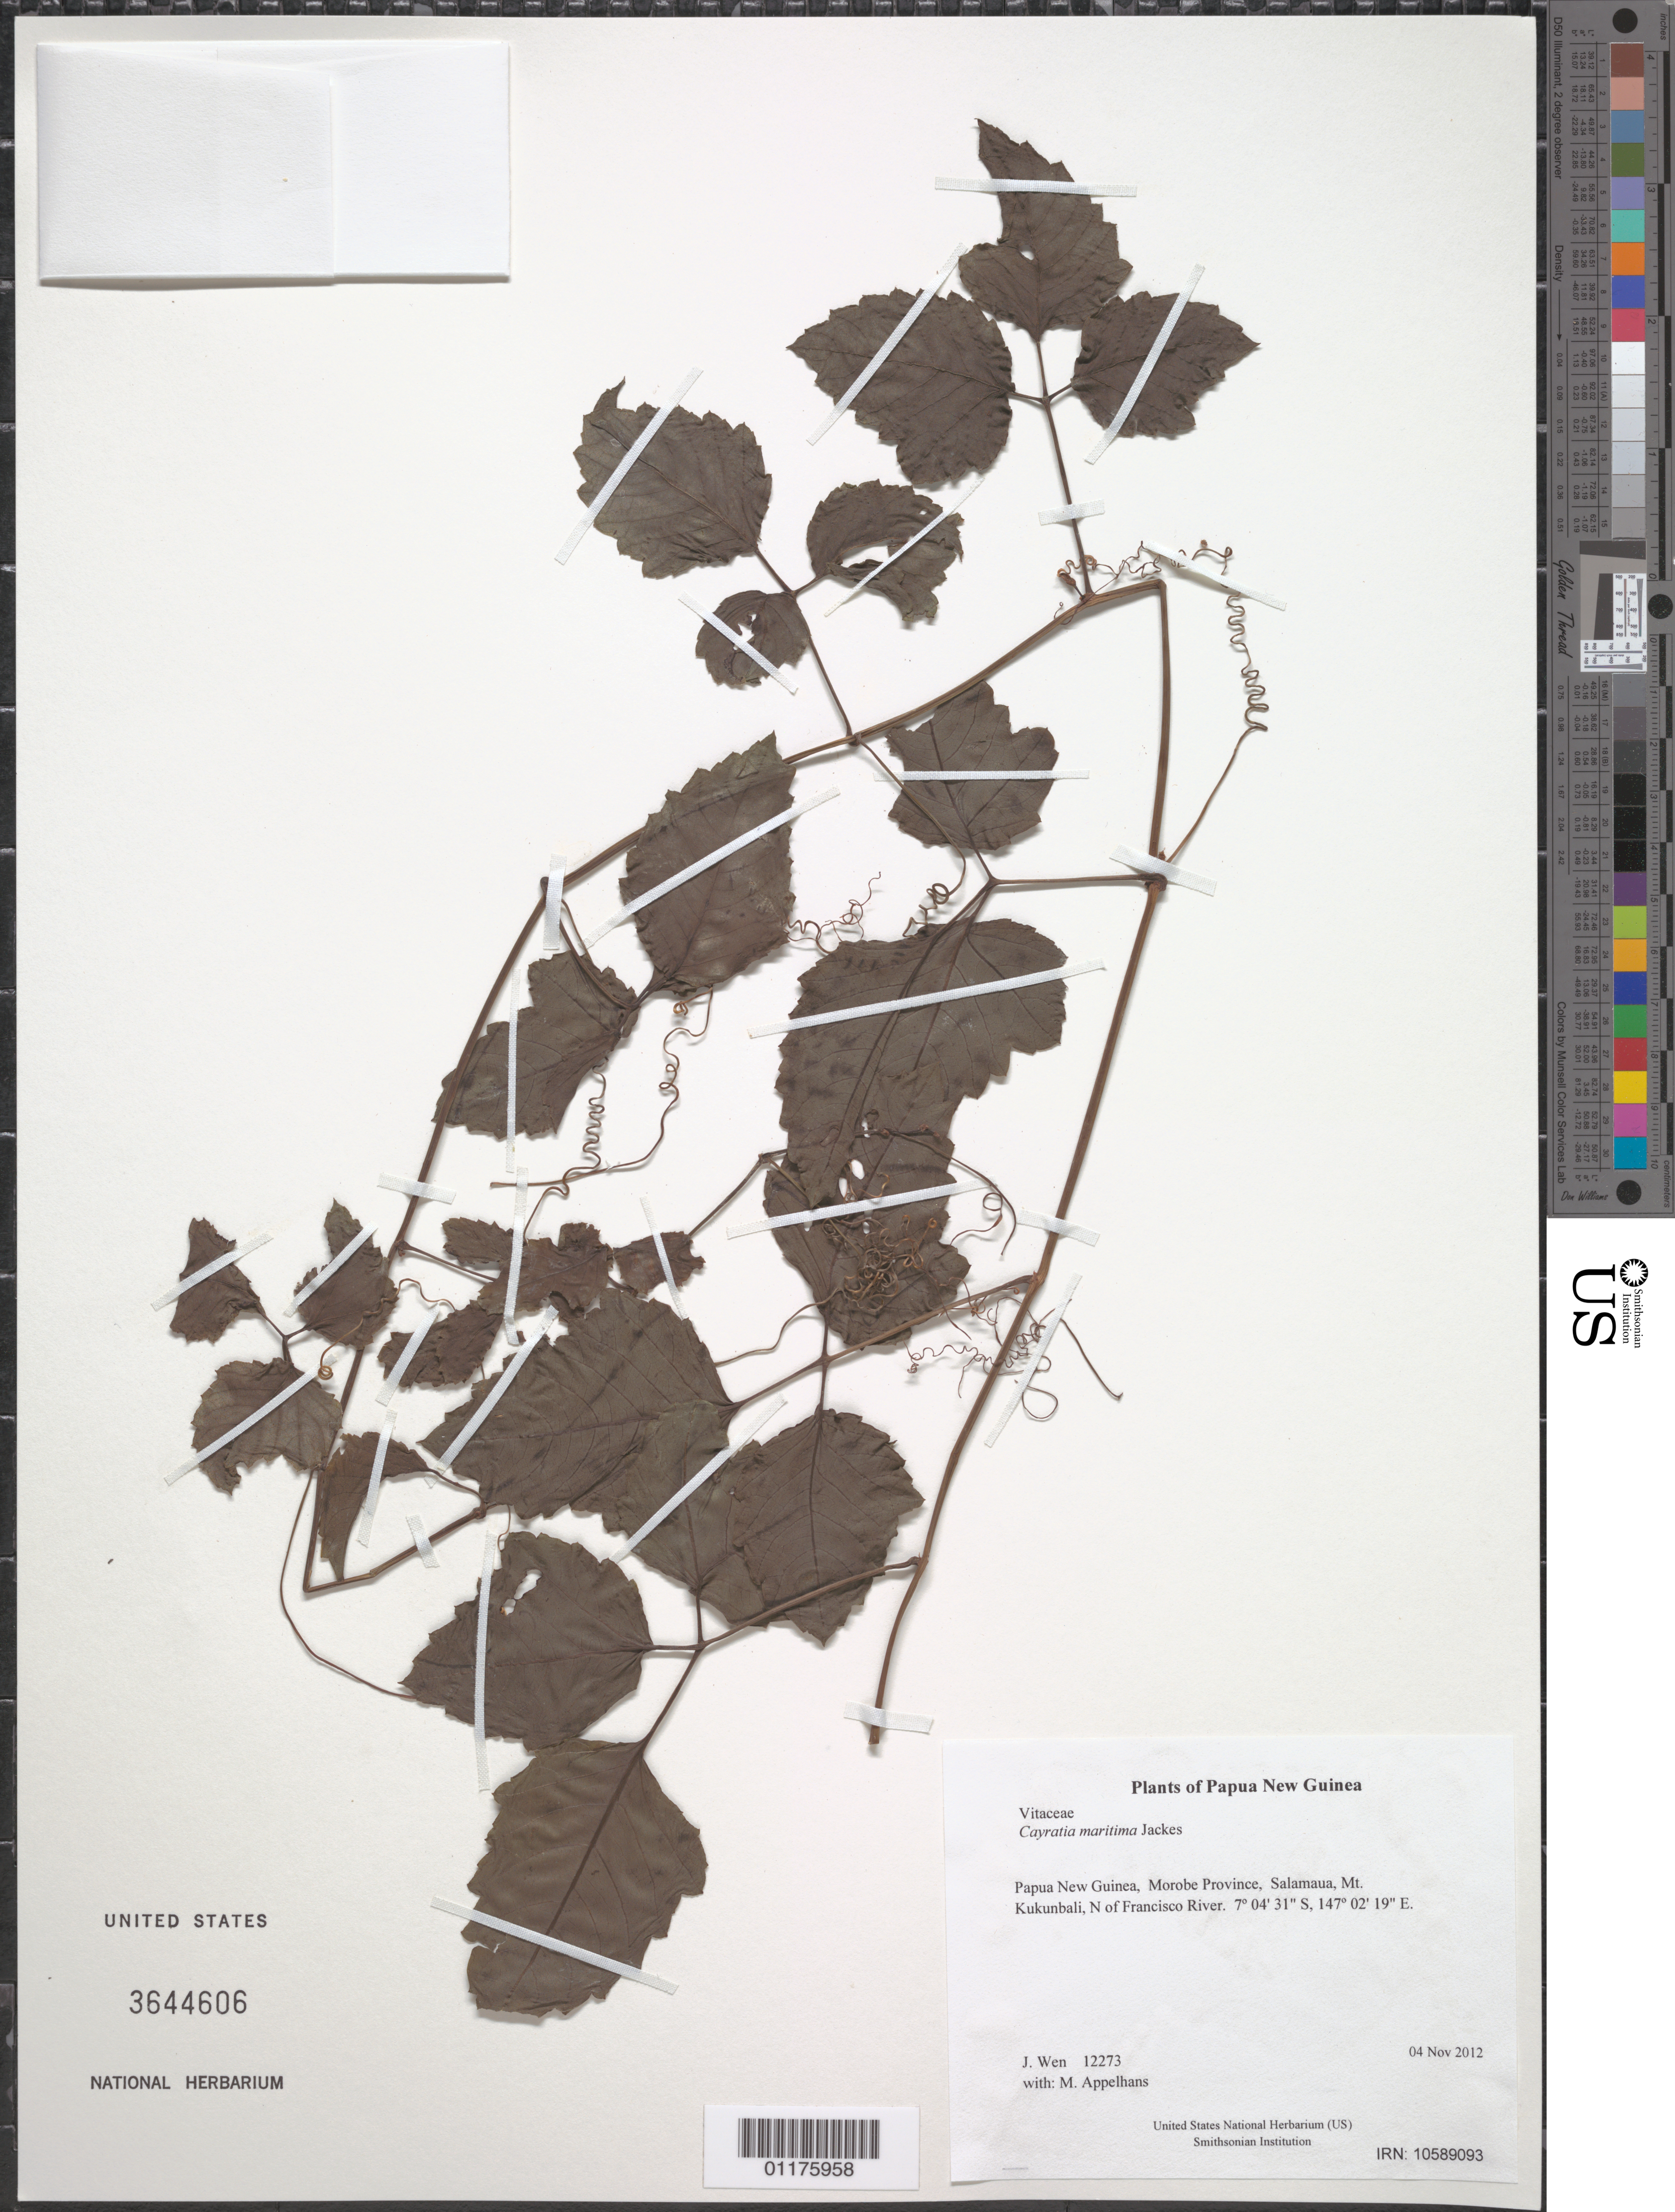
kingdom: Plantae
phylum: Tracheophyta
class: Magnoliopsida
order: Vitales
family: Vitaceae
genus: Causonis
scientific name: Causonis maritima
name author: (Jackes) Jackes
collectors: M. Appelhans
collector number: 12273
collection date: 2012-11-04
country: Papua New Guinea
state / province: Morobe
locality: Salamaua, Mt. Kukunbali, N of Francisco River.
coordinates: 07 04.531 S, 147 02.322 E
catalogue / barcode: US 3644606